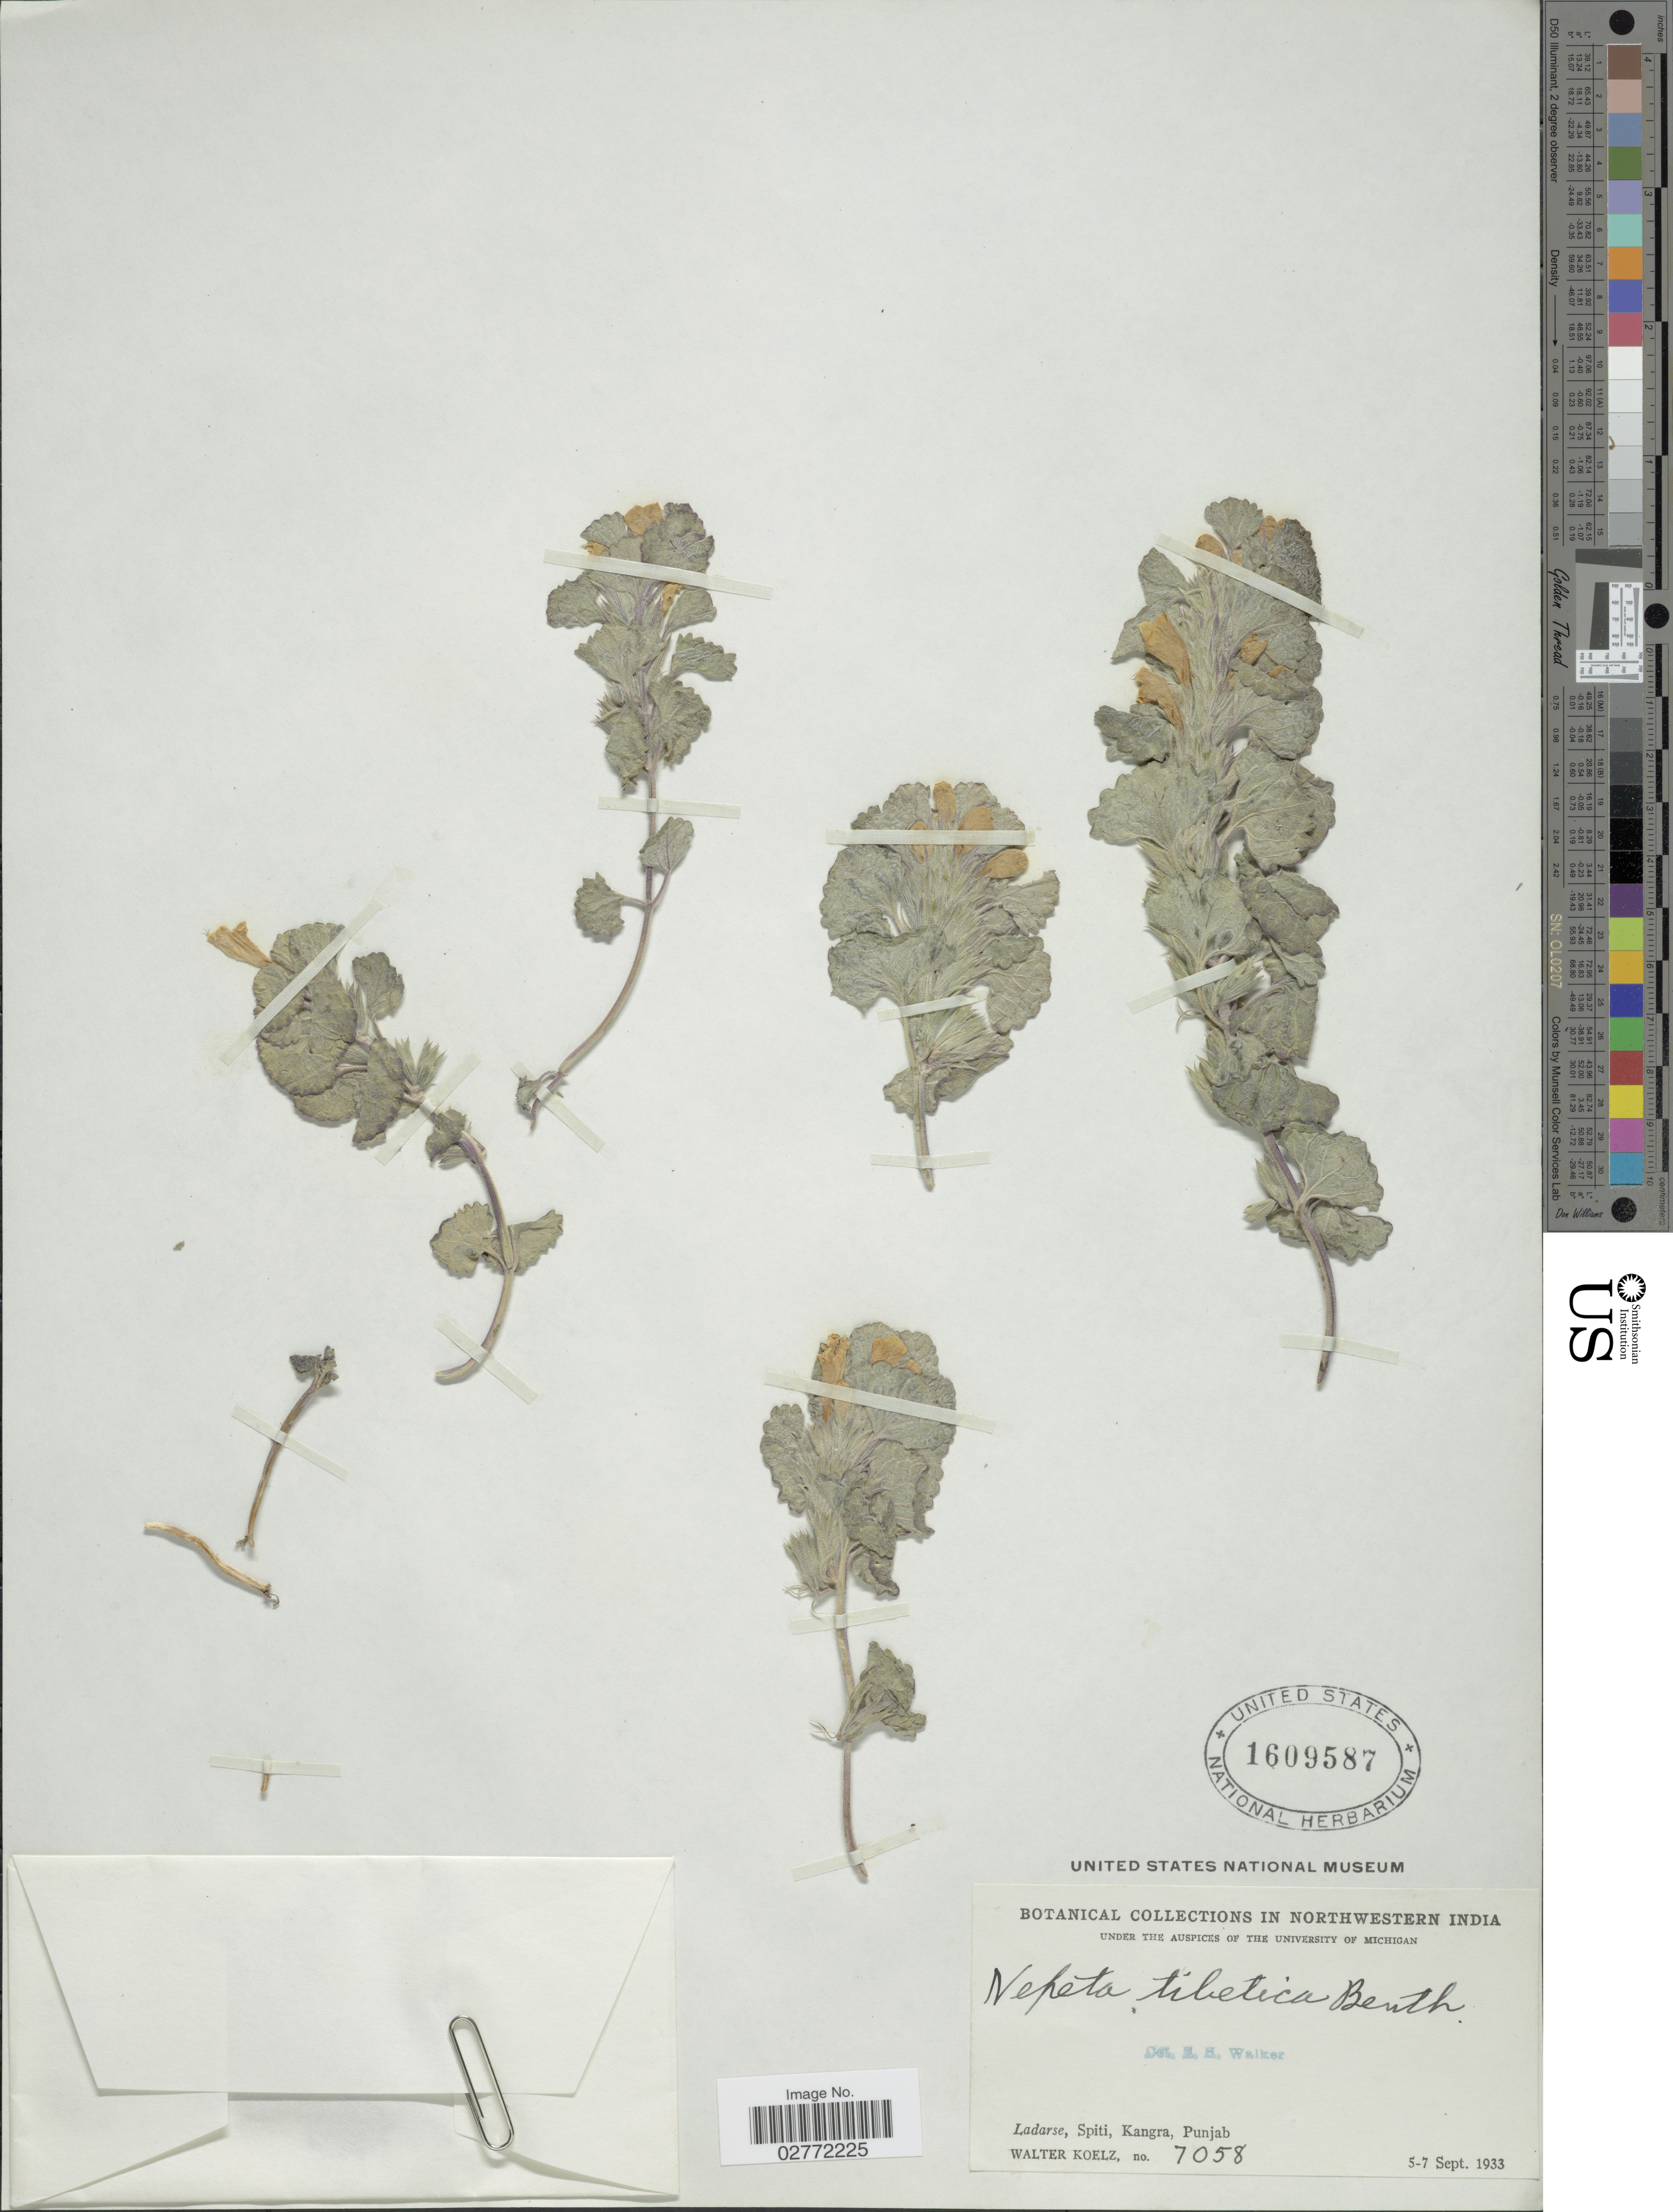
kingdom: Plantae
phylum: Tracheophyta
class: Magnoliopsida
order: Lamiales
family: Lamiaceae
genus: Marmoritis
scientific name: Marmoritis rotundifolia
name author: Benth.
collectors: W. N. Koelz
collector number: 7058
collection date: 1933-09-05/1933-09-07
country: India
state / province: Punjab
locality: Northwestern India. Ladarse, Spiti, Kangra.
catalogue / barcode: US 1609587